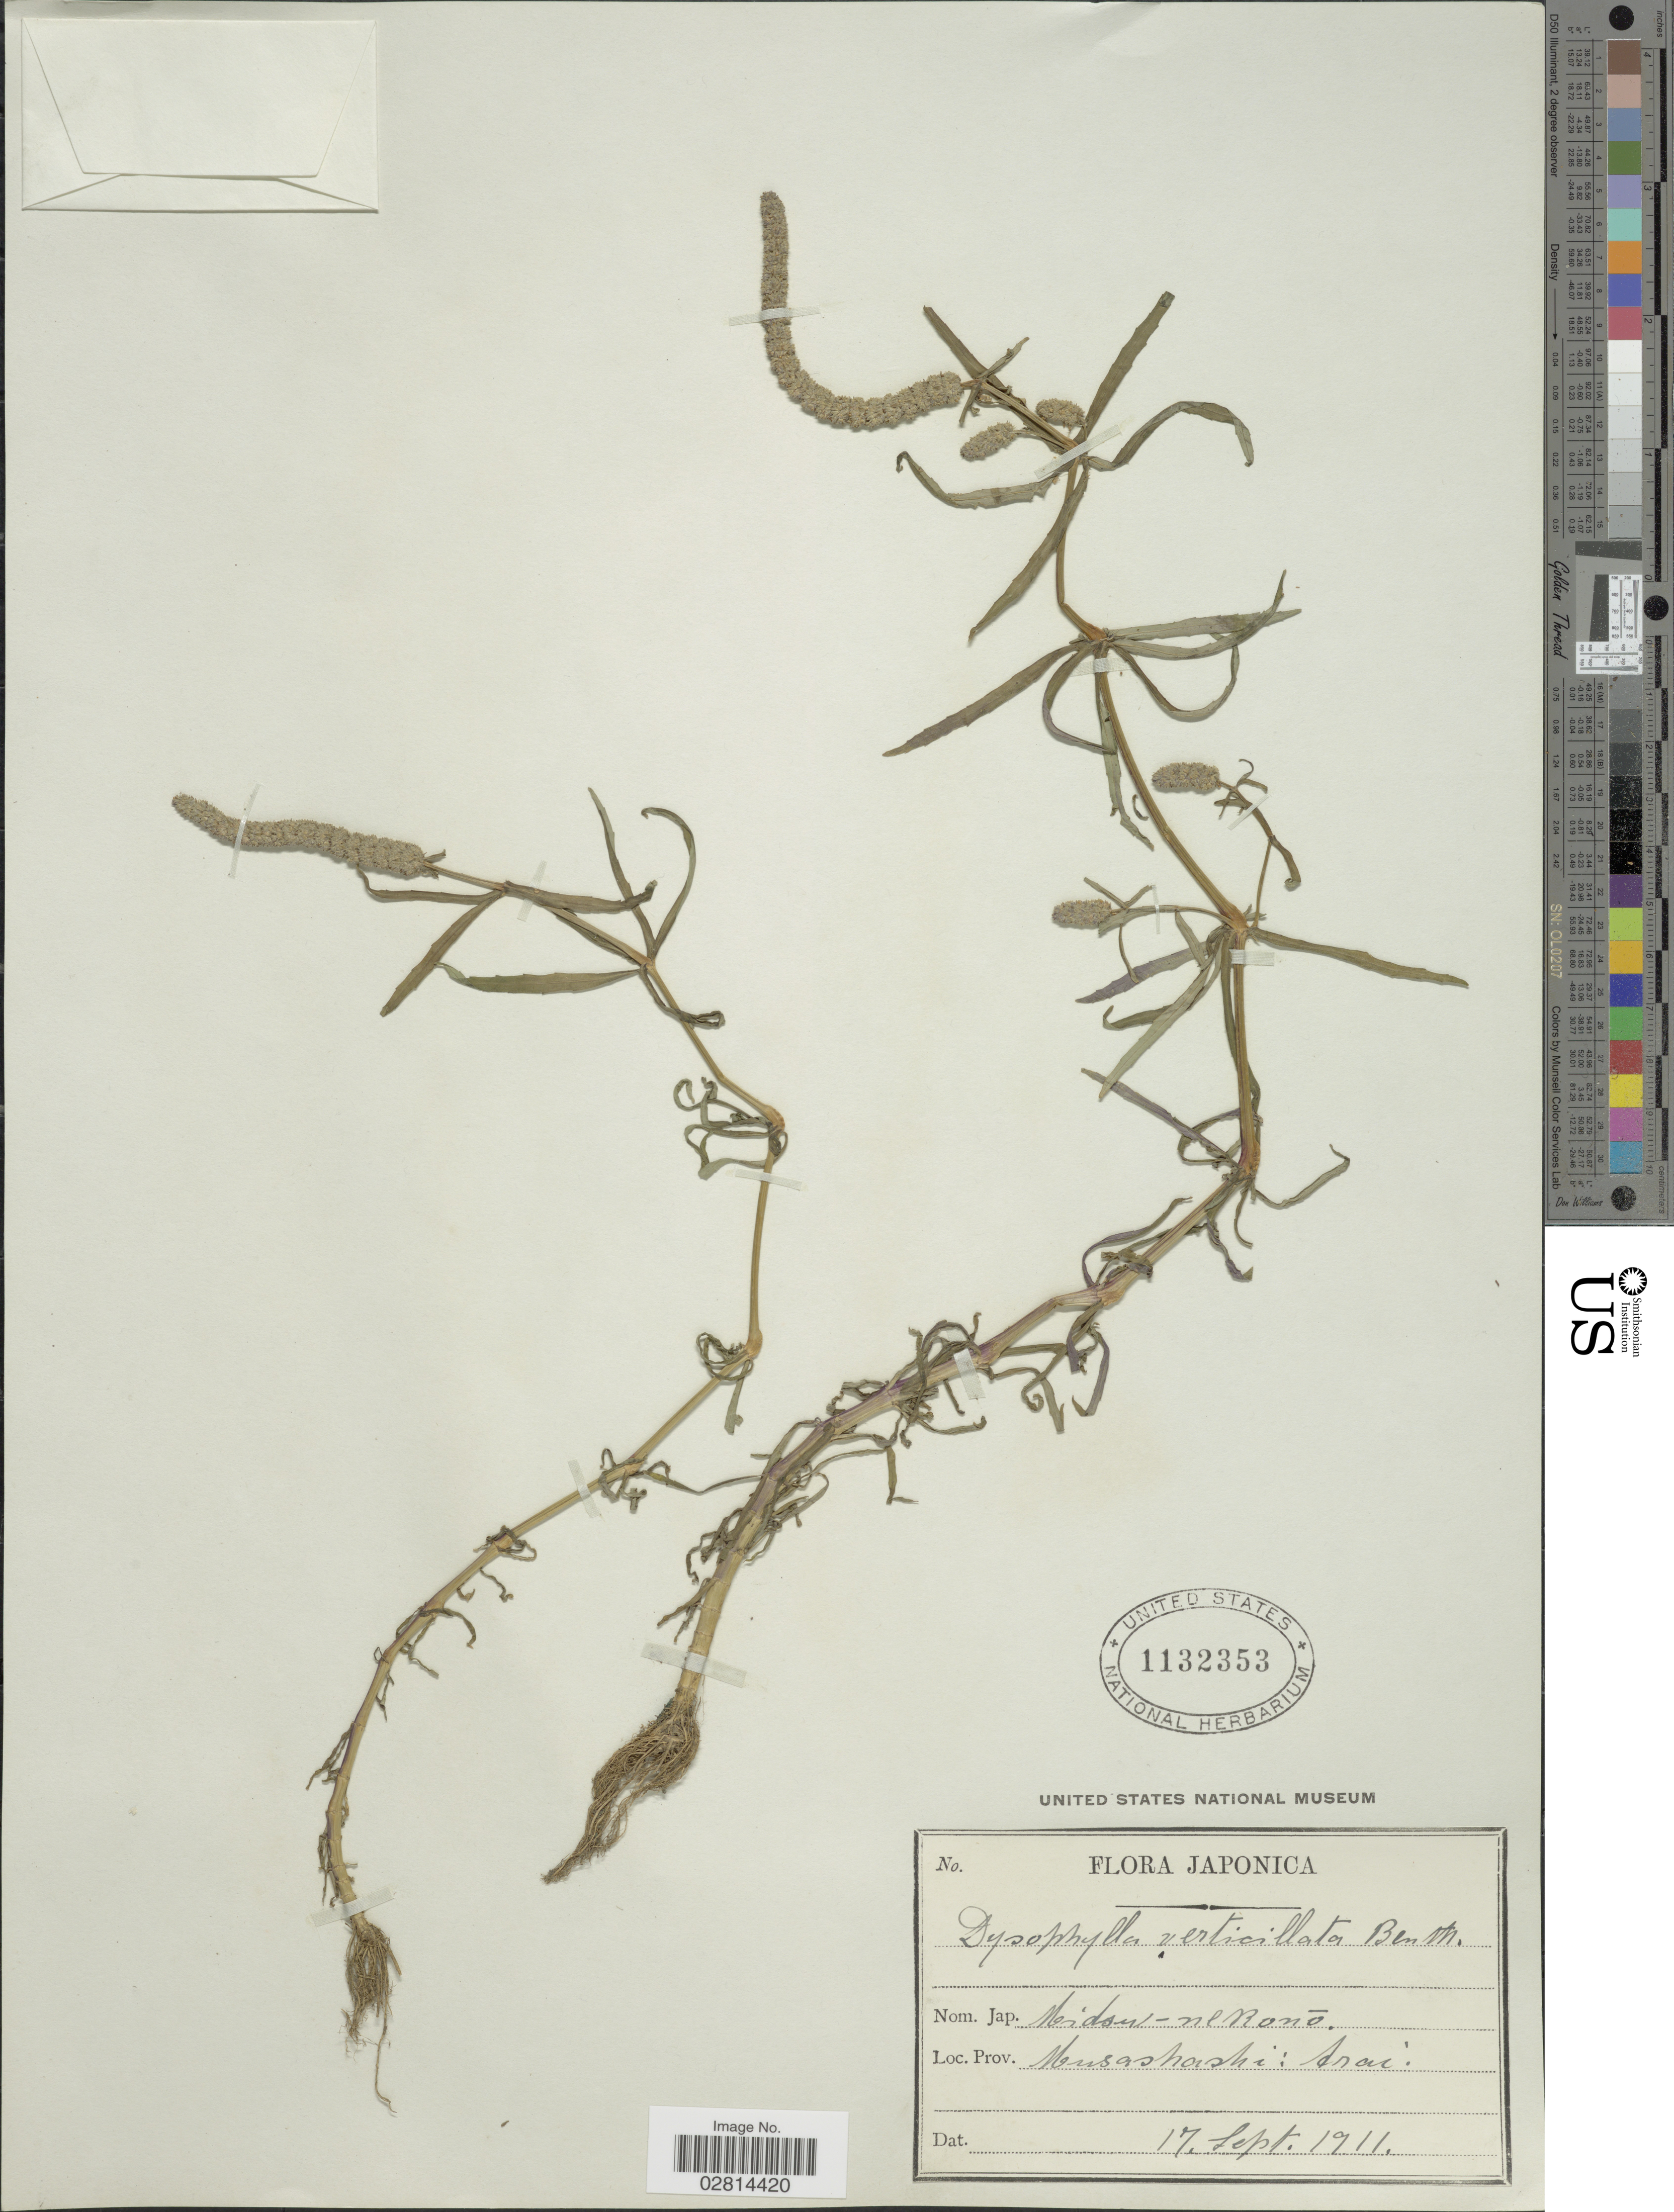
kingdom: Plantae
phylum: Tracheophyta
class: Magnoliopsida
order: Lamiales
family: Lamiaceae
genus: Pogostemon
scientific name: Pogostemon stellatus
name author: (Lour.) Kuntze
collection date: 1911-09-17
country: Japan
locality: Japonica. Musashashi: Arai.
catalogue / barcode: US 1132353